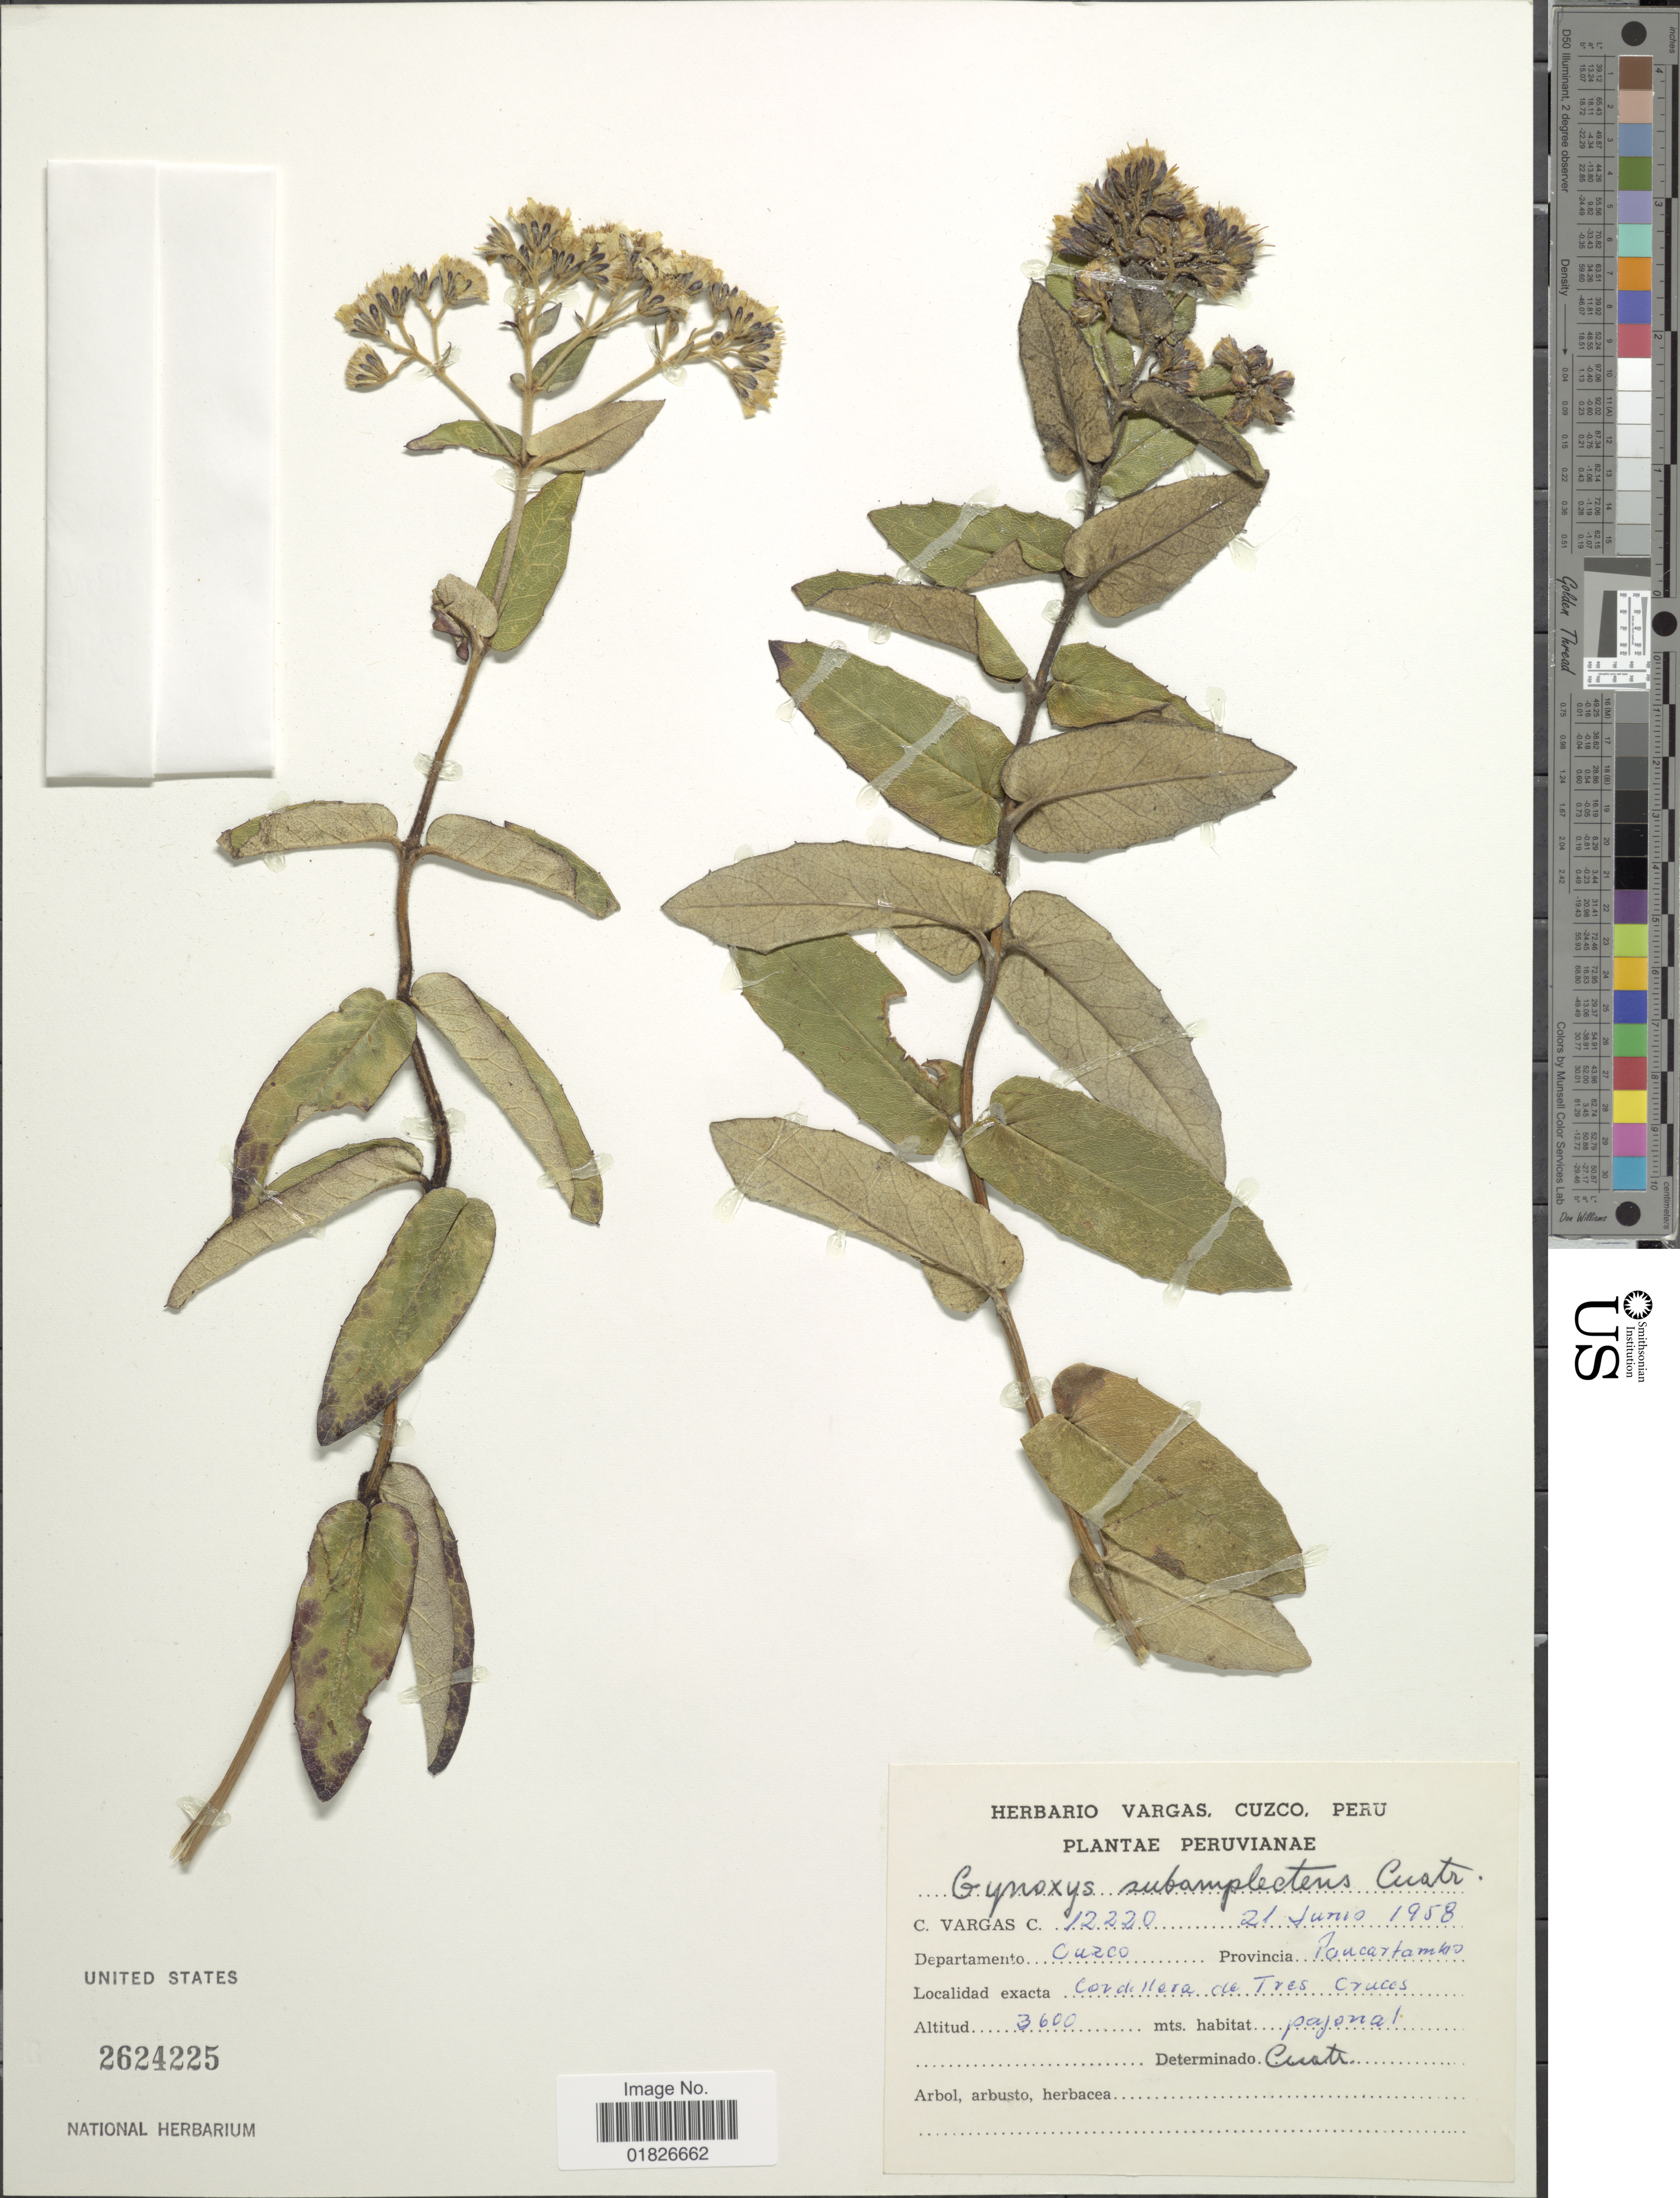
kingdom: Plantae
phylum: Tracheophyta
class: Magnoliopsida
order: Asterales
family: Asteraceae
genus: Gynoxys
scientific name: Gynoxys subamplectens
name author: Cuatrec.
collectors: C. Vargas Calderón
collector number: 12220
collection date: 1958-06-21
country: Peru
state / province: Cusco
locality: Provincia Paucartambo, Cordillera de Tres Cruces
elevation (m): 3600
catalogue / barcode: US 2624225